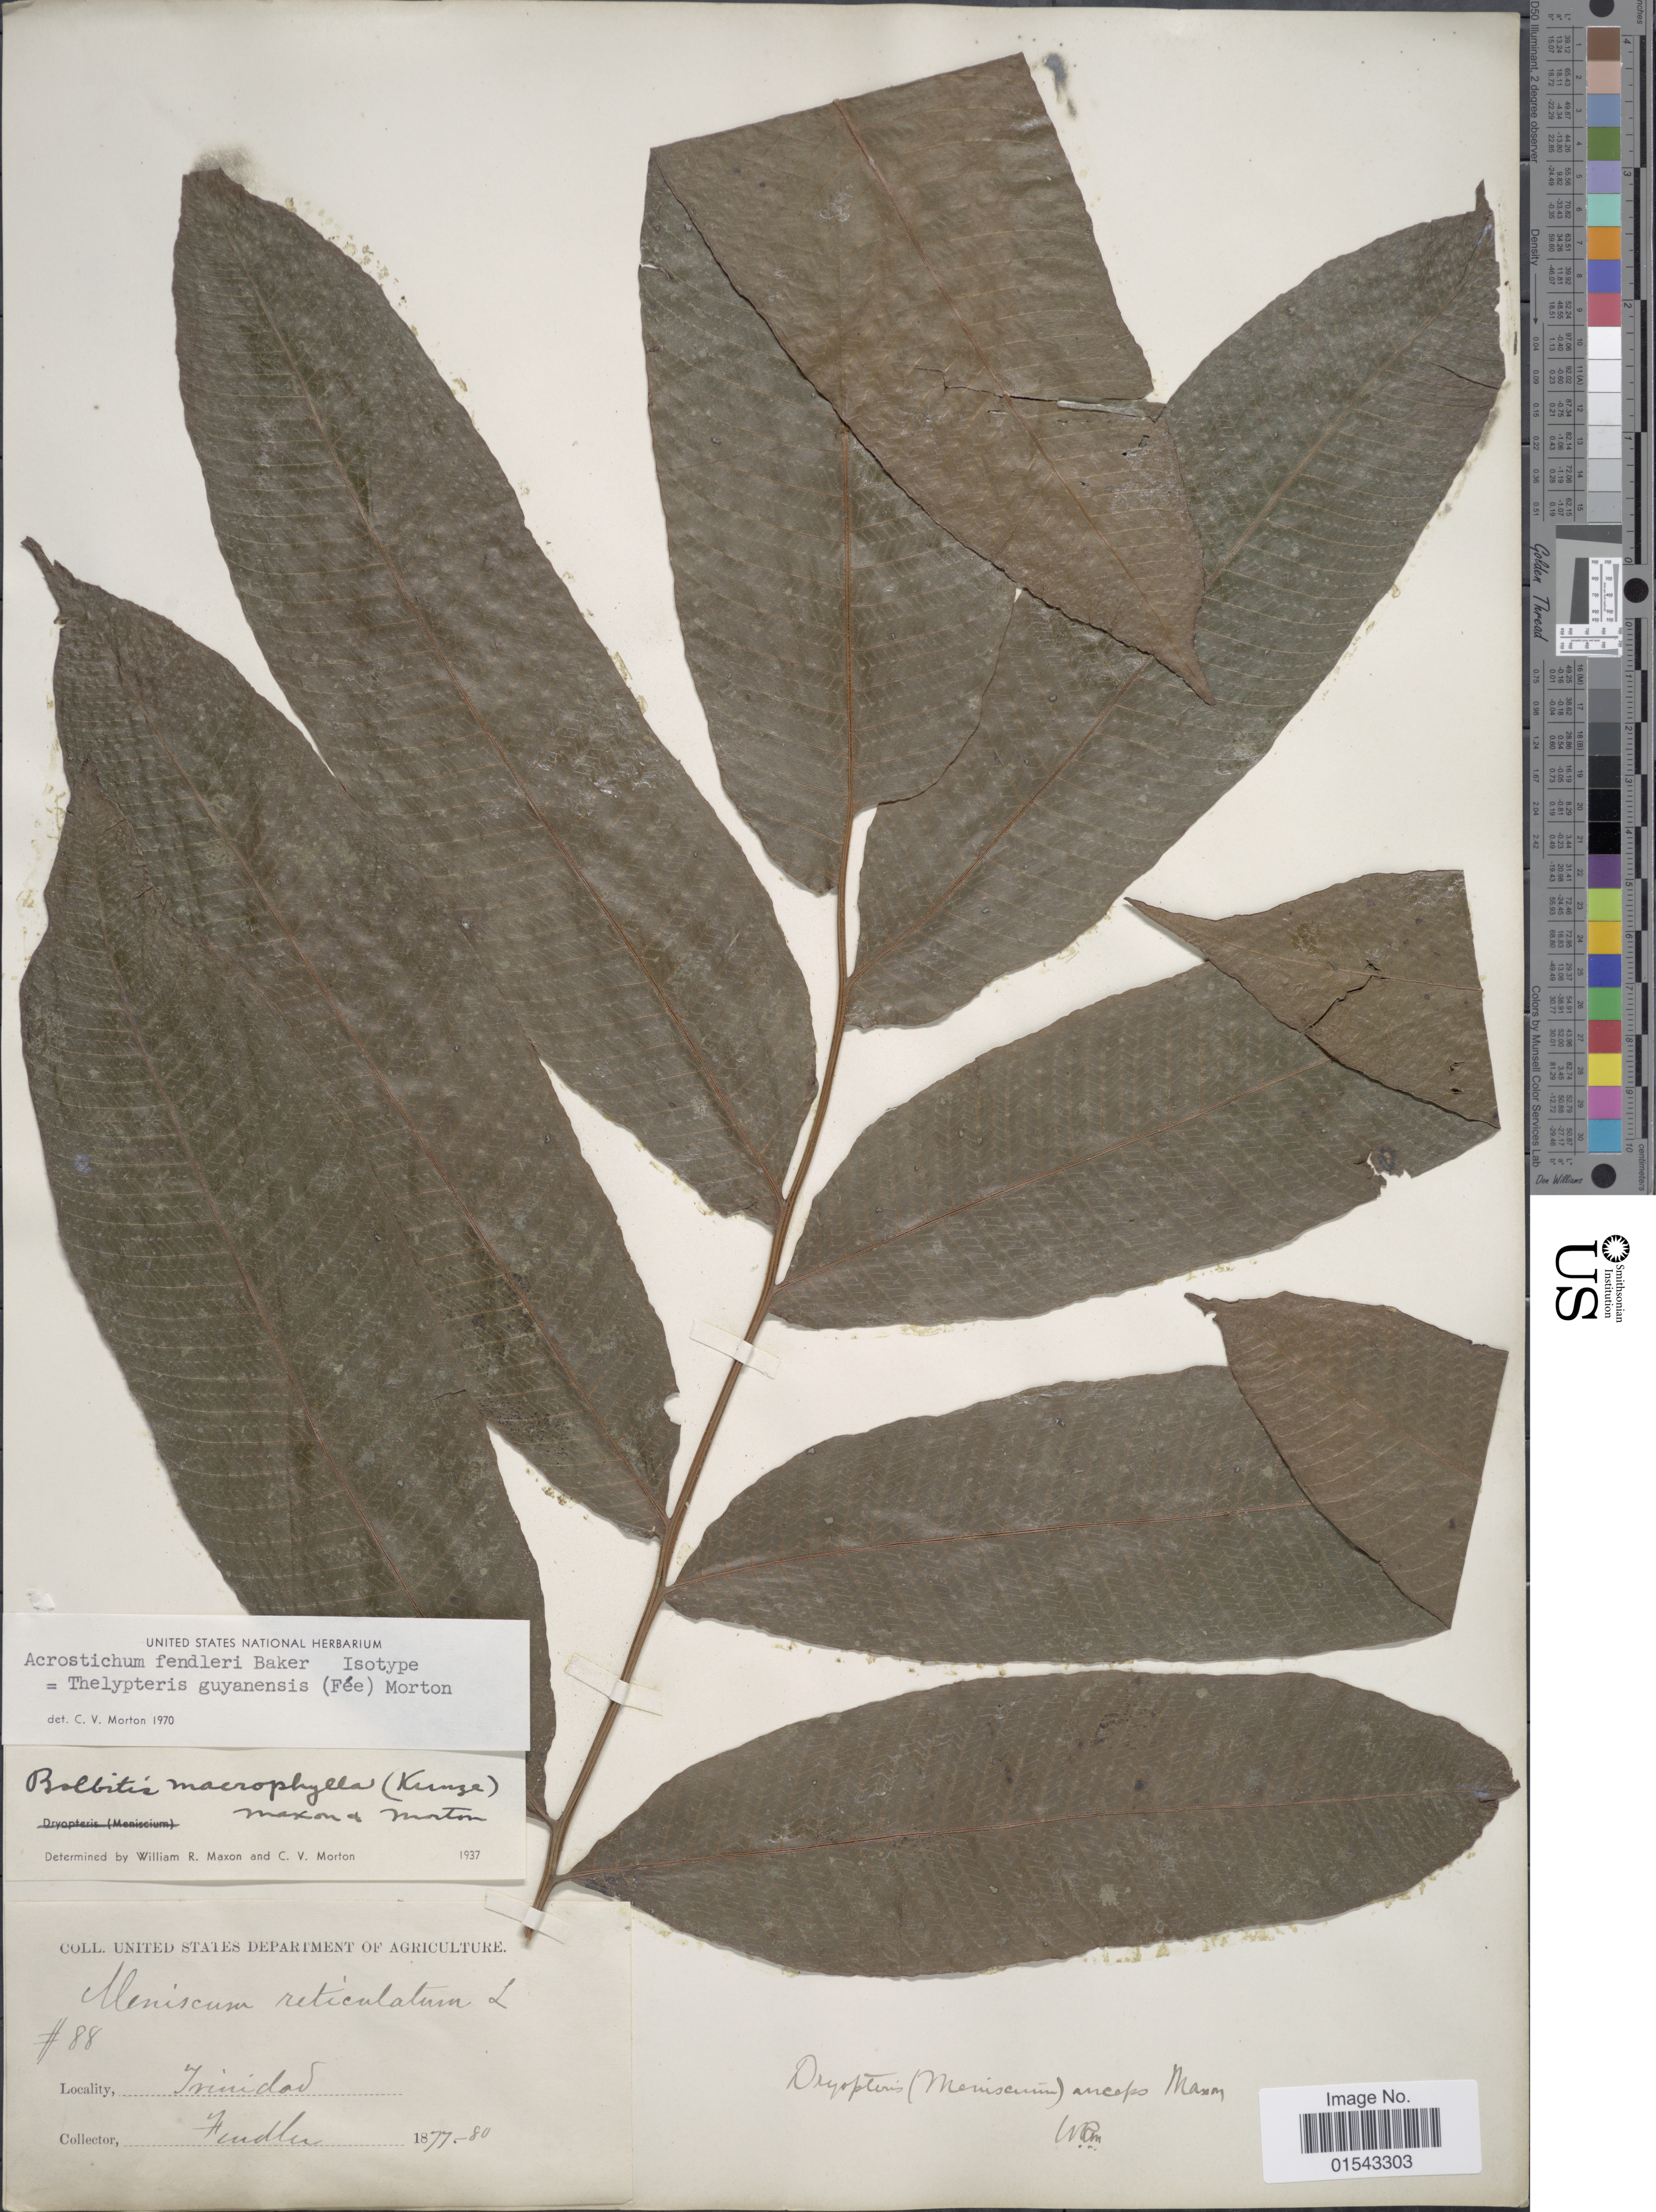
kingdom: Plantae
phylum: Tracheophyta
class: Polypodiopsida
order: Polypodiales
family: Thelypteridaceae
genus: Meniscium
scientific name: Meniscium macrophyllum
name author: Kunze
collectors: -. Fendler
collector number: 88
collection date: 1877/1880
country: Trinidad and Tobago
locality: Trinidad